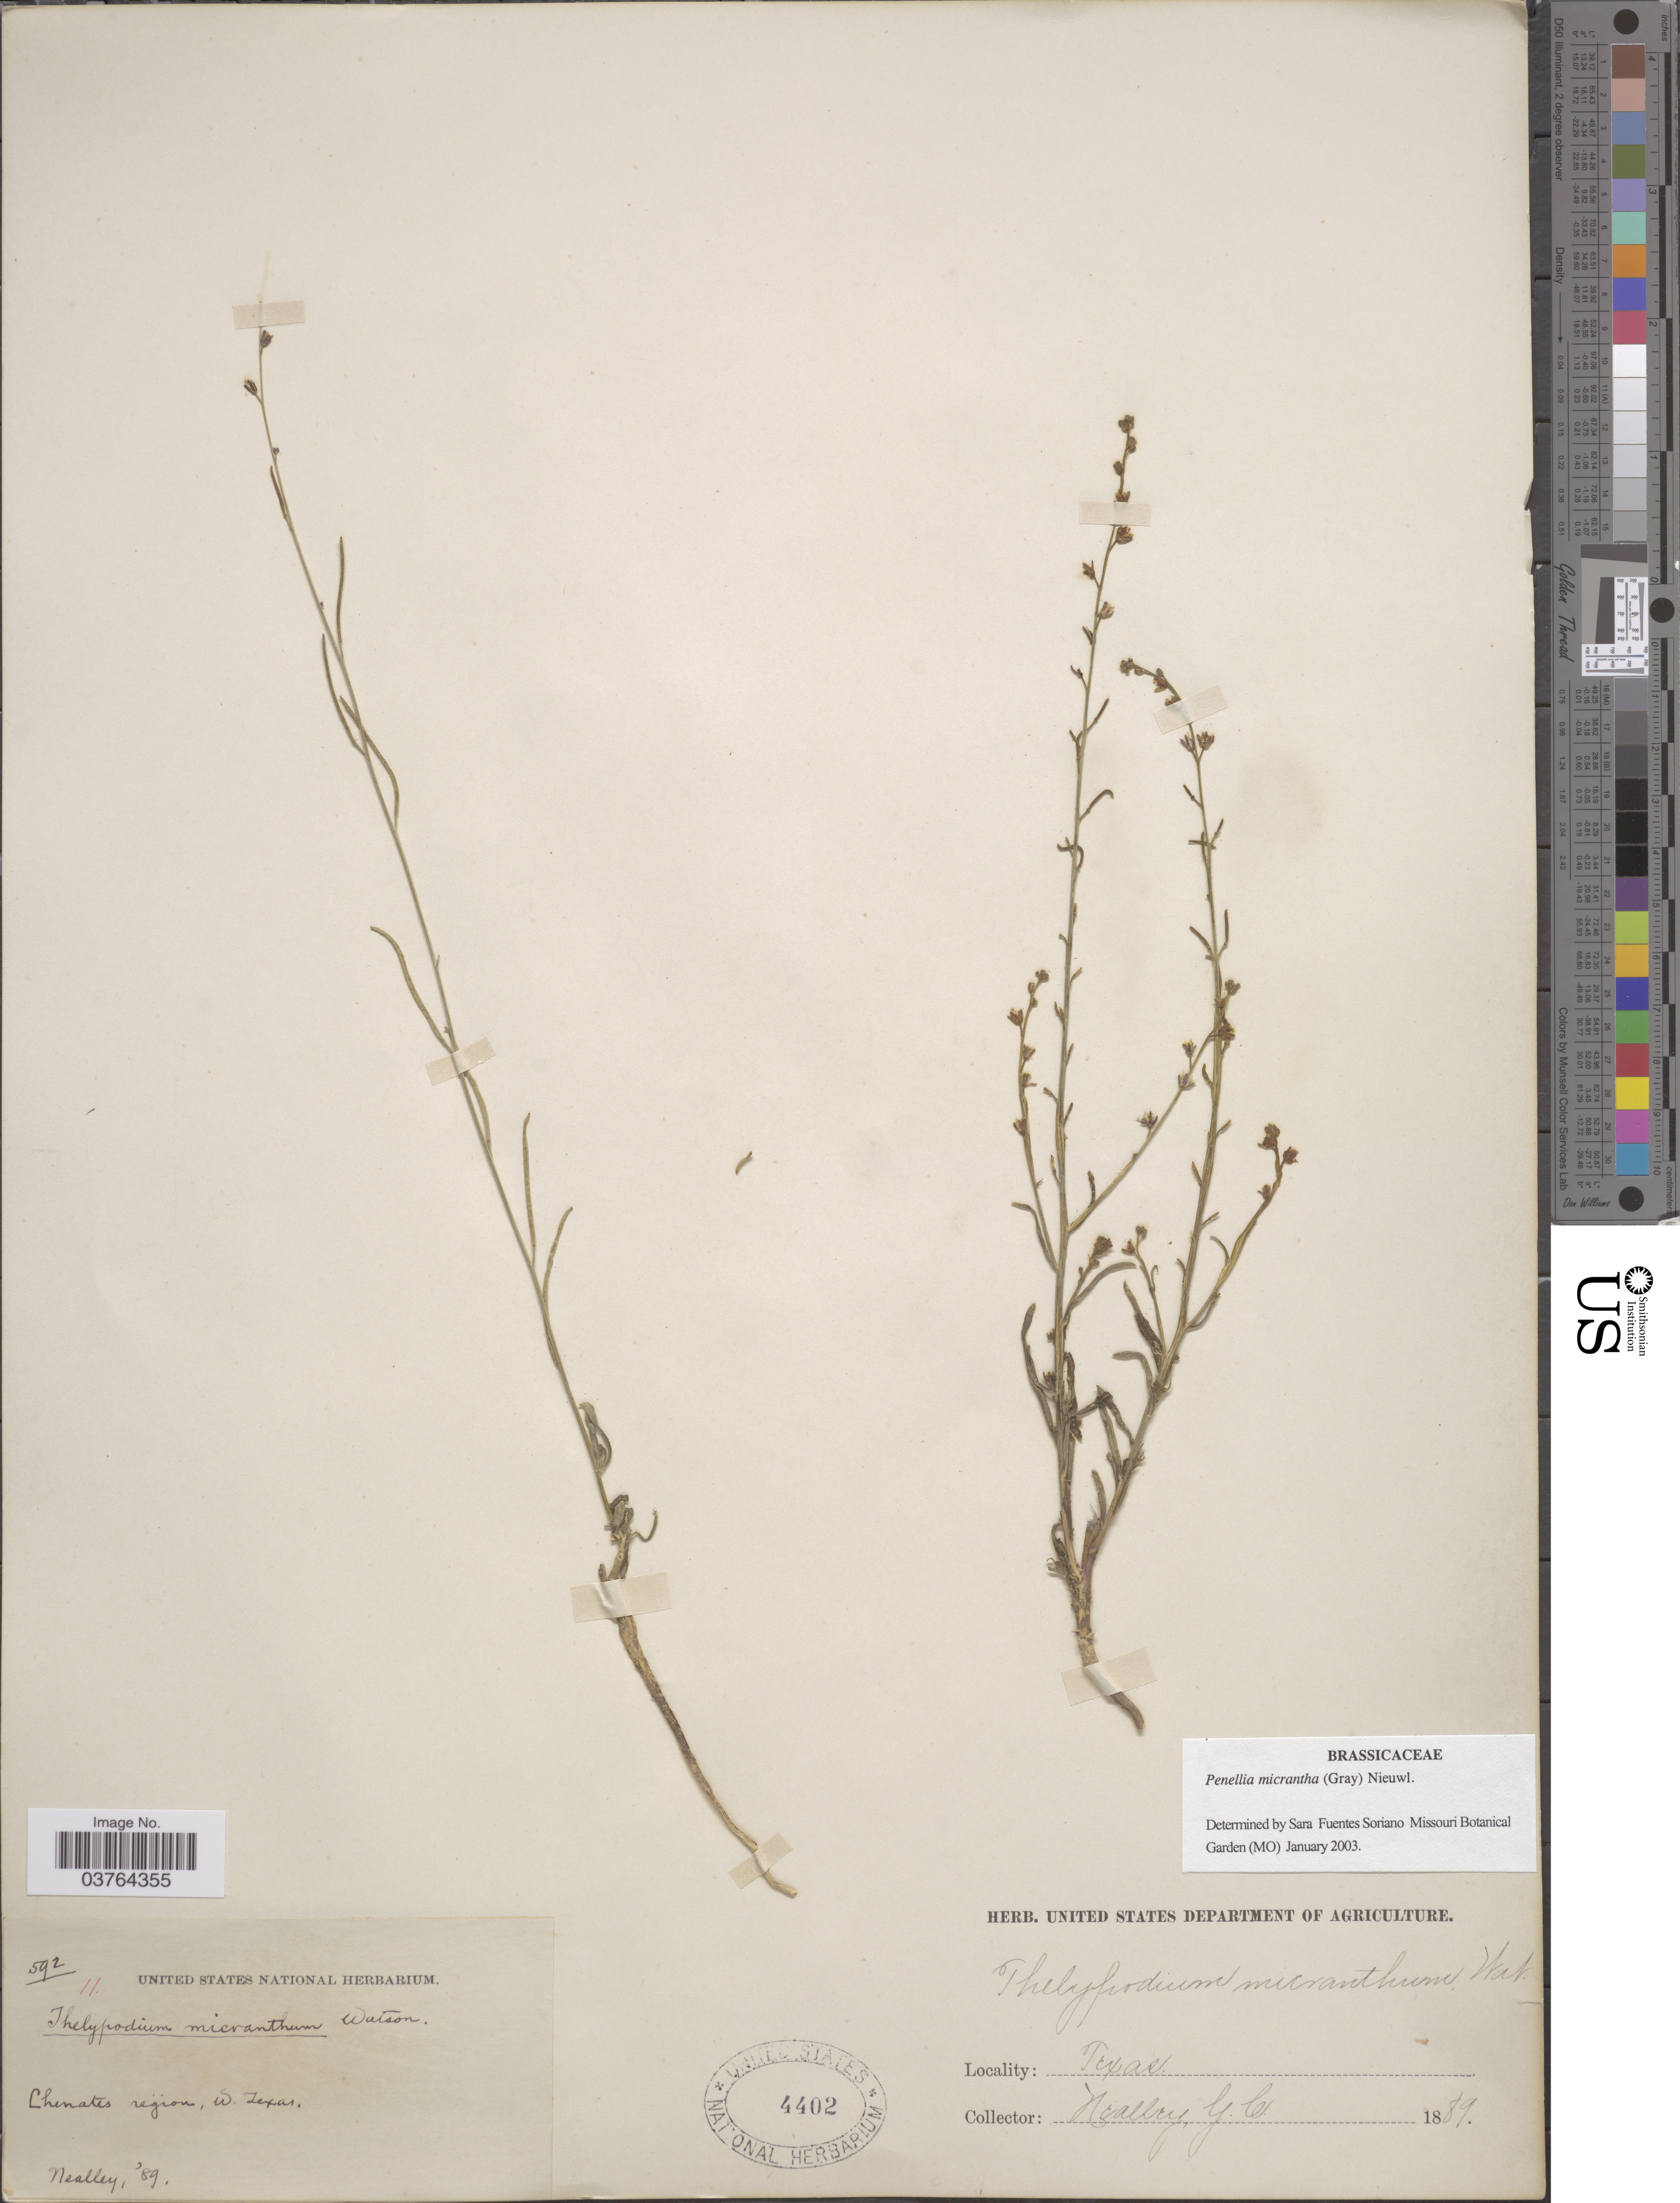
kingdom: Plantae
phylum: Tracheophyta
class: Magnoliopsida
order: Brassicales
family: Brassicaceae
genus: Pennellia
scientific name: Pennellia micrantha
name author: (A. Gray) Nieuwl.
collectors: G. C. Nealley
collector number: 592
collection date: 1889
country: United States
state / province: Texas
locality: Chenates region, W. Texas.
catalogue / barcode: US 4402